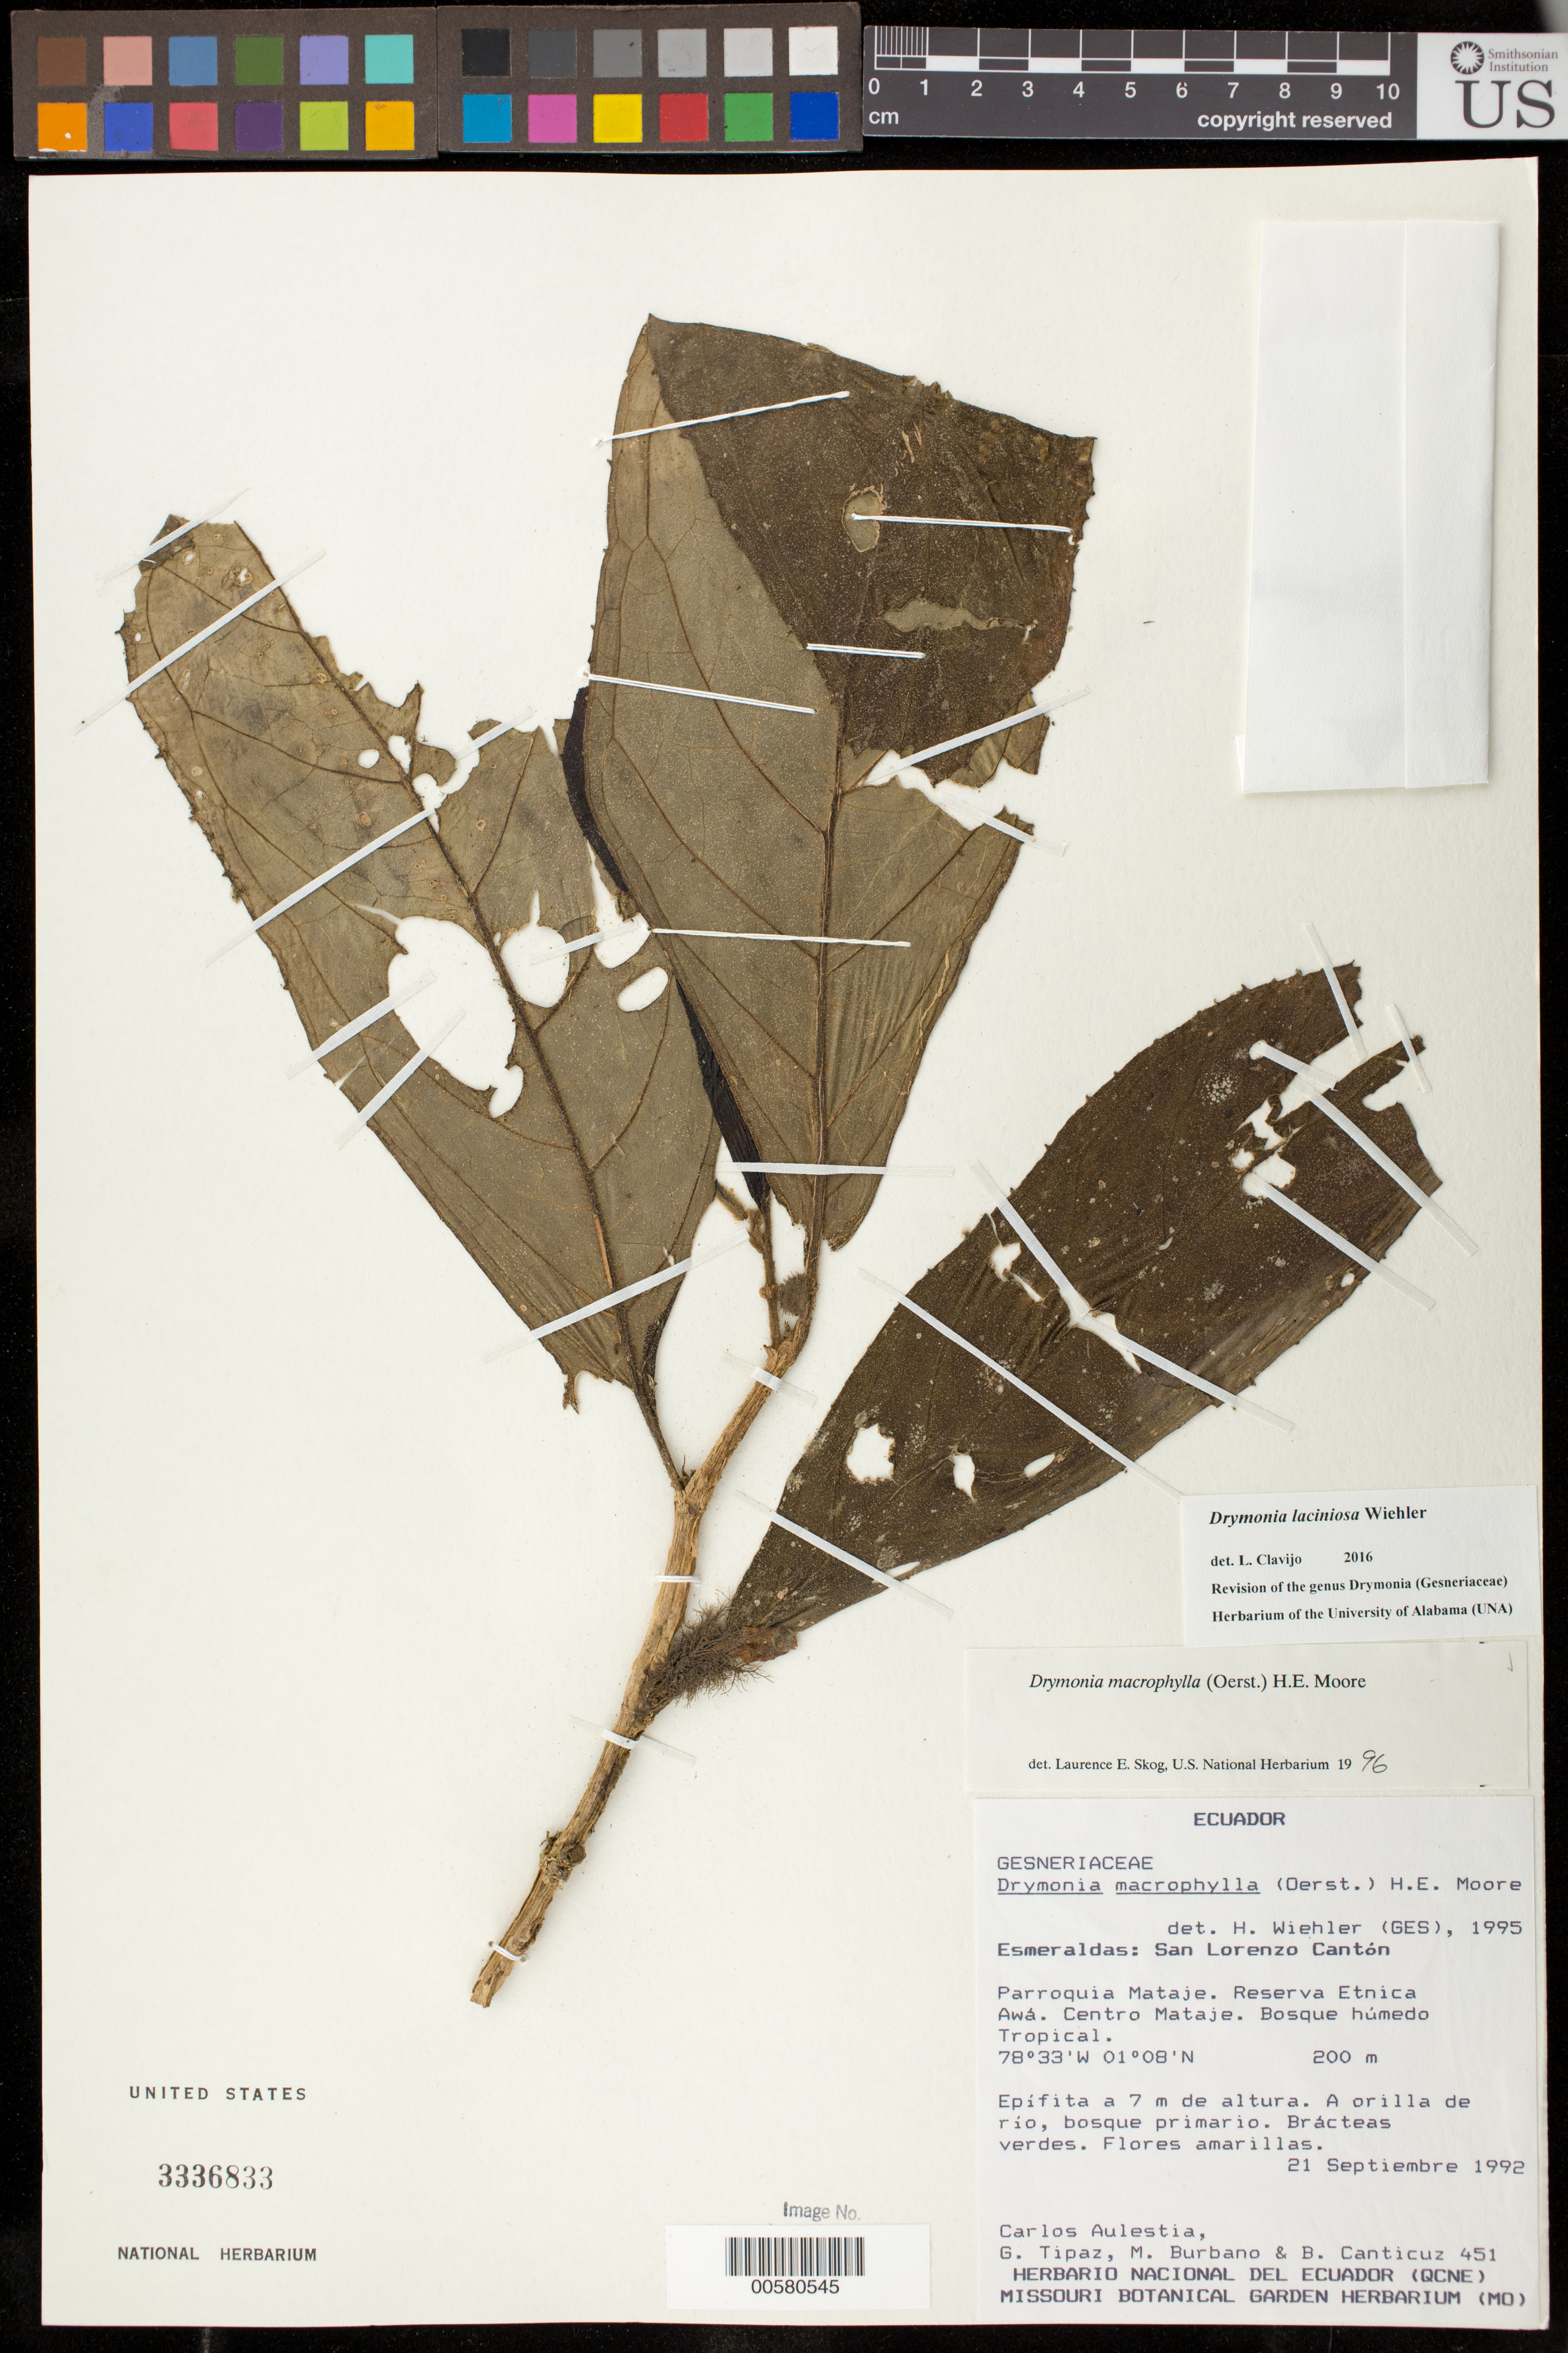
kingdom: Plantae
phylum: Tracheophyta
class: Magnoliopsida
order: Lamiales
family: Gesneriaceae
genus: Drymonia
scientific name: Drymonia laciniosa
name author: Wiehler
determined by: Clavijo, L.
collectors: C. Aulestia, G. Tipaz, M. Burbano & B. Canticuz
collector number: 451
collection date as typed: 21 Sep 1992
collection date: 1992-09-21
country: Ecuador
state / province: Esmeraldas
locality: San Lorenzo Cantón, Parroquia Mataje, Reserva Etnica Awá, Centro Mataje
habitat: Bosque húmedo tropical; a orilla de río, bosque primario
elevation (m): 200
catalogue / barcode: US 3336833